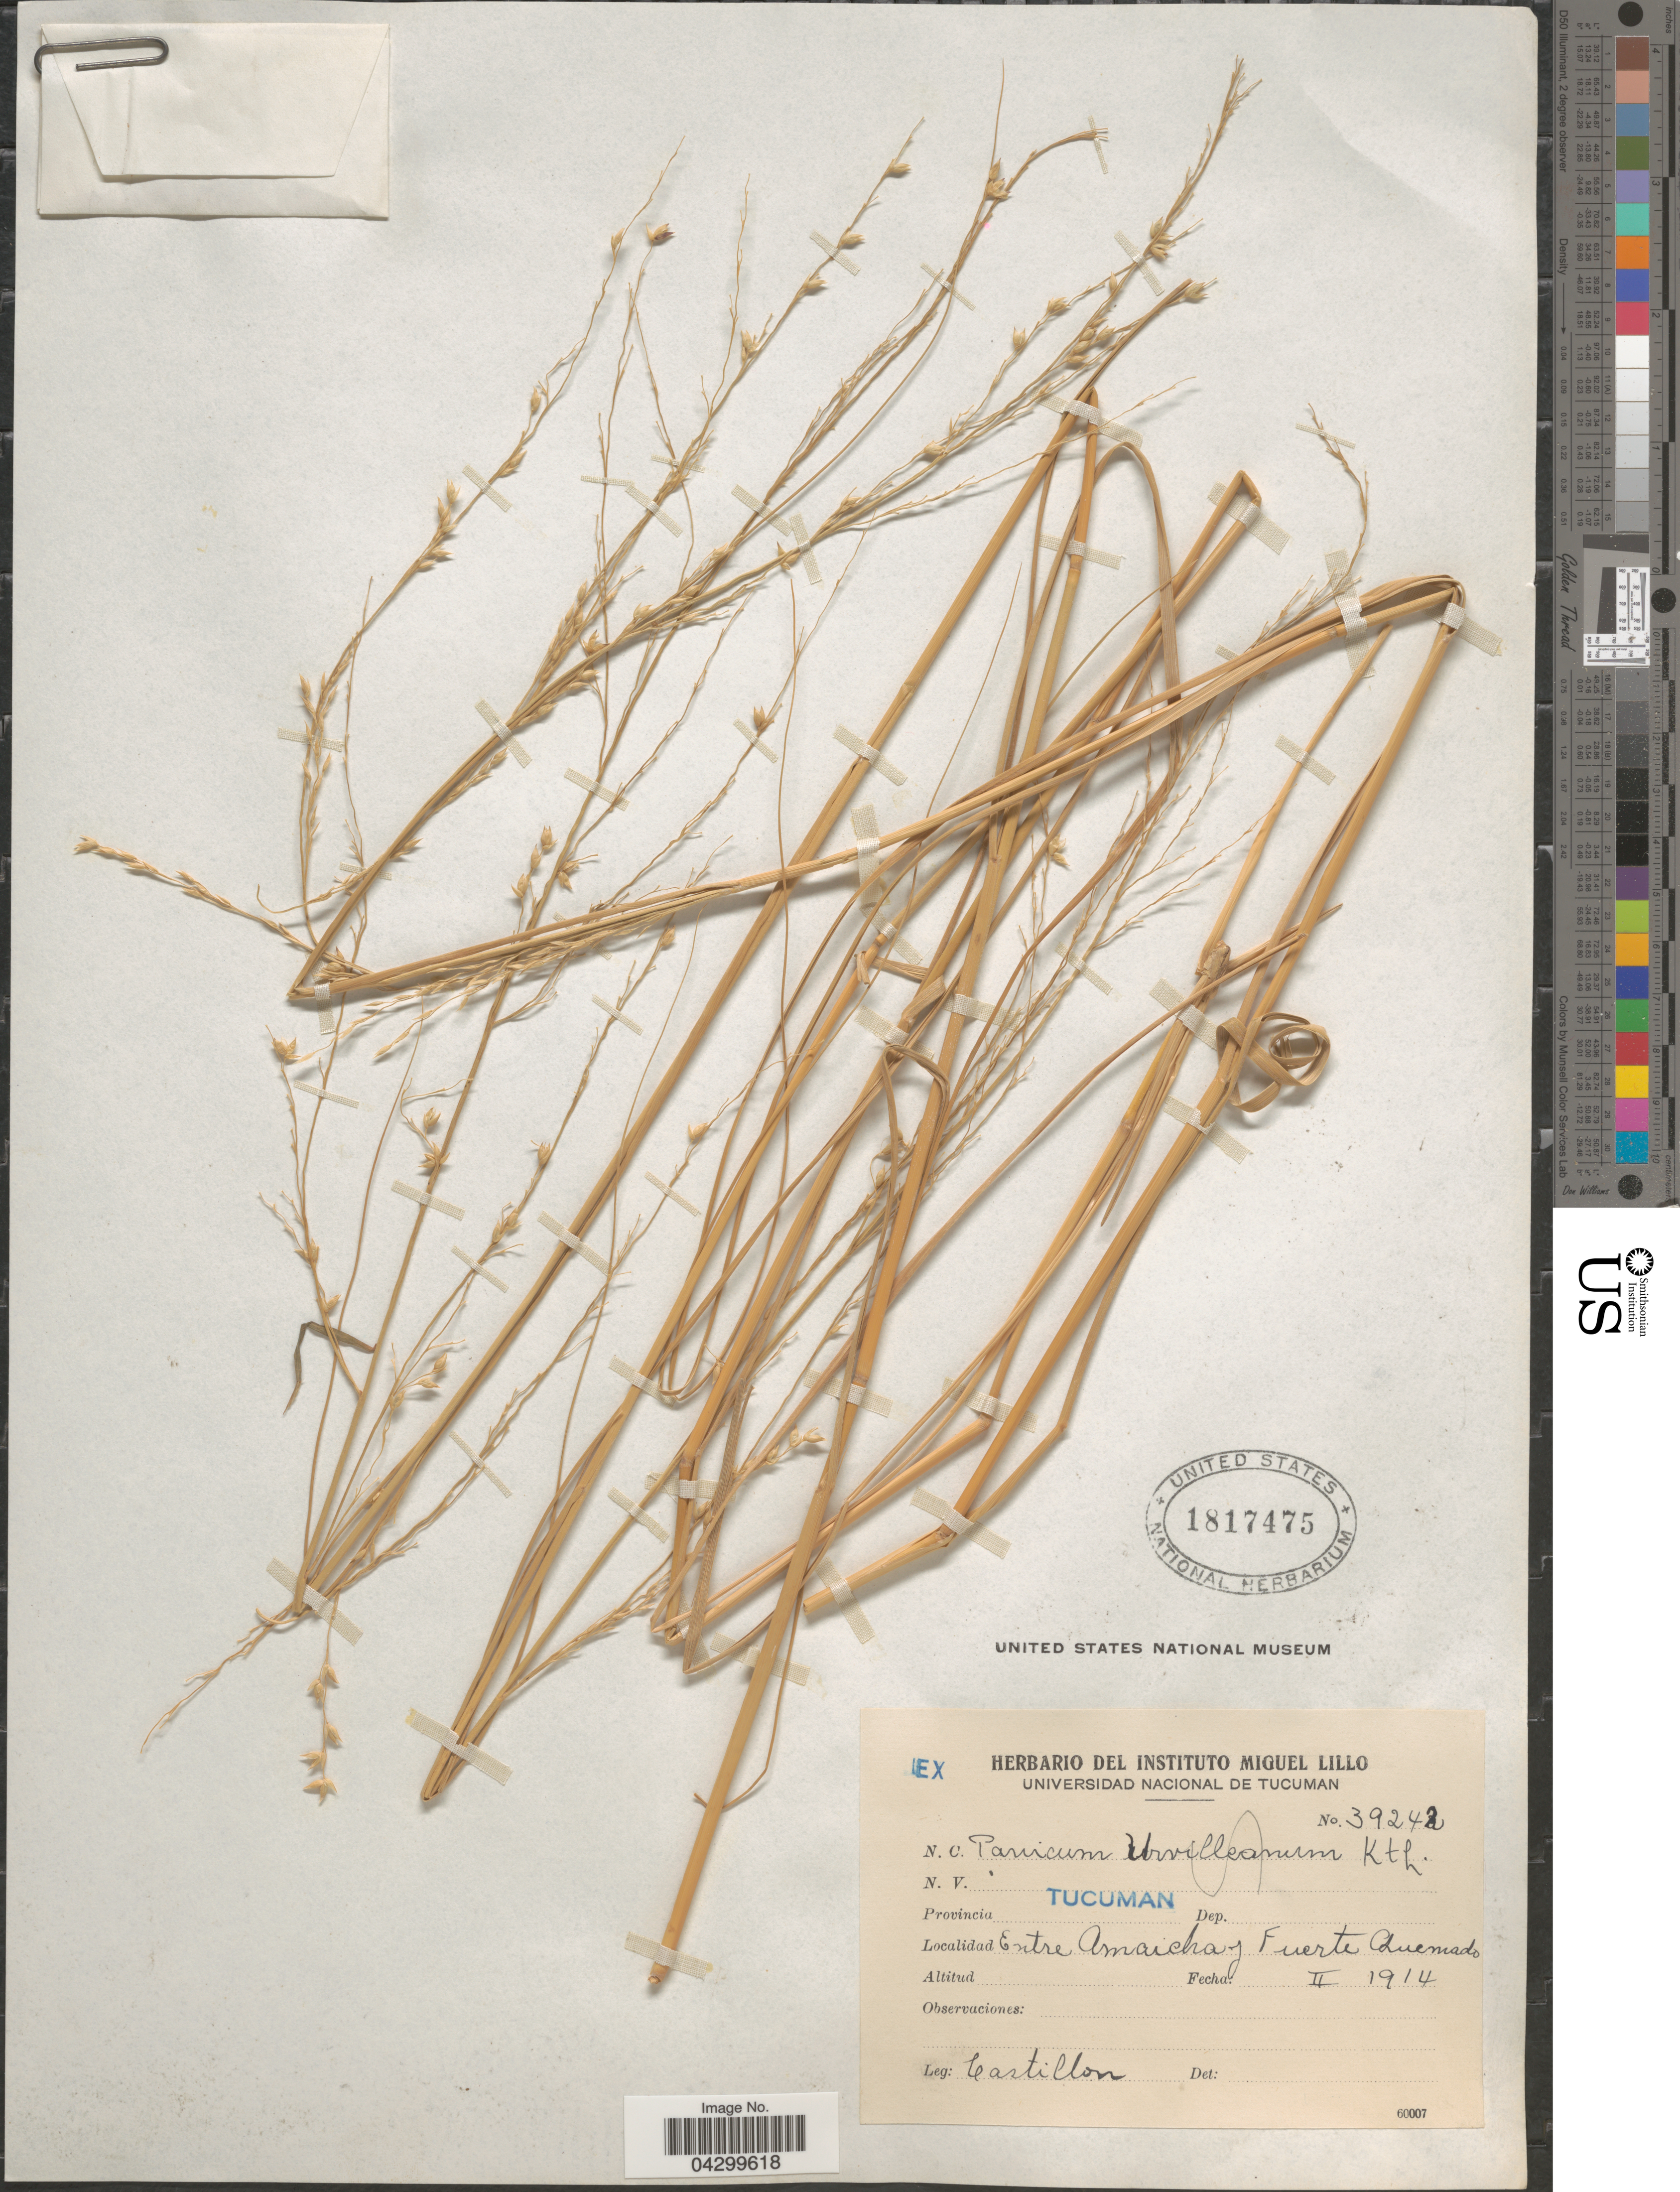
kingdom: Plantae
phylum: Tracheophyta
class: Liliopsida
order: Poales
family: Poaceae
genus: Panicum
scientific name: Panicum chloroleucum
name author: Griseb.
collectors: Castillon, --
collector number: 39243*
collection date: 1914-02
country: Argentina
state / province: Tucuman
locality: Entre Amaicha y Fuerte Quemado.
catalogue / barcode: US 1817475